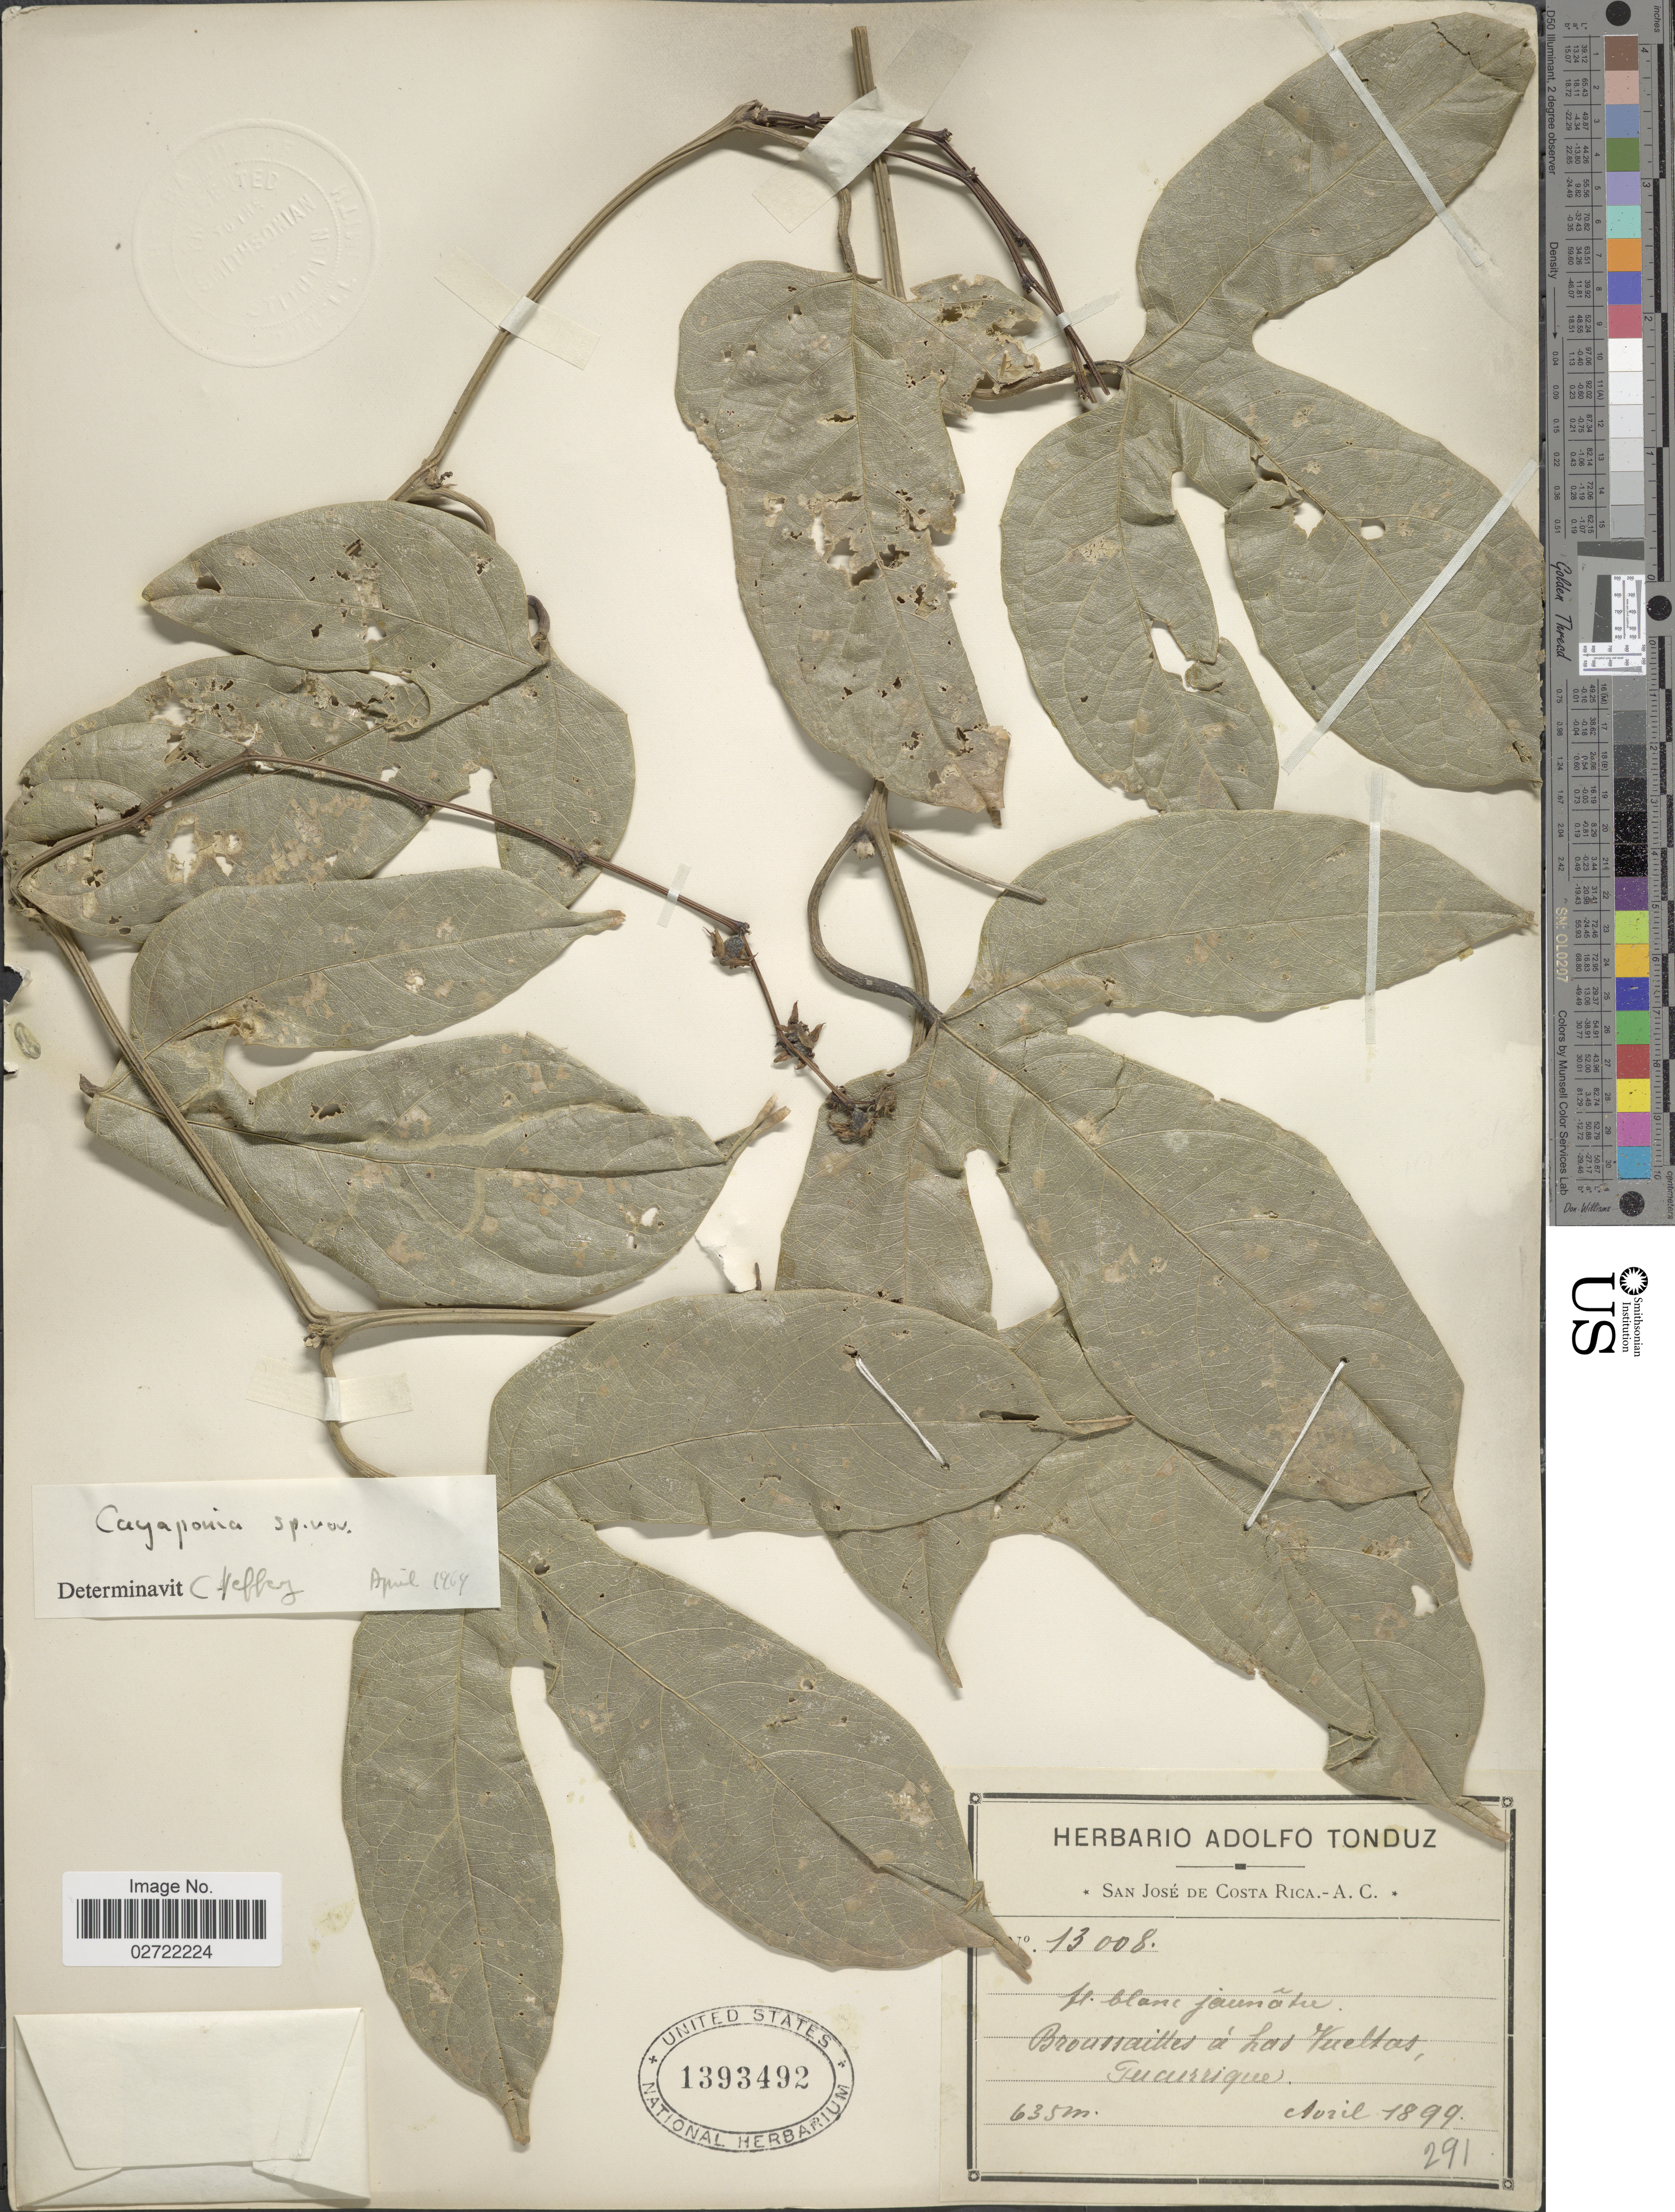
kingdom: Plantae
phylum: Tracheophyta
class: Magnoliopsida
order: Cucurbitales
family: Cucurbitaceae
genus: Cayaponia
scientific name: Cayaponia sp.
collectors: ex Herb. Adolfo Tonduz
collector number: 13008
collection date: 1899-04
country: Costa Rica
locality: Broussailles a Las Vueltas, Tucurrique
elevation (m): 635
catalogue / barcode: US 1393492